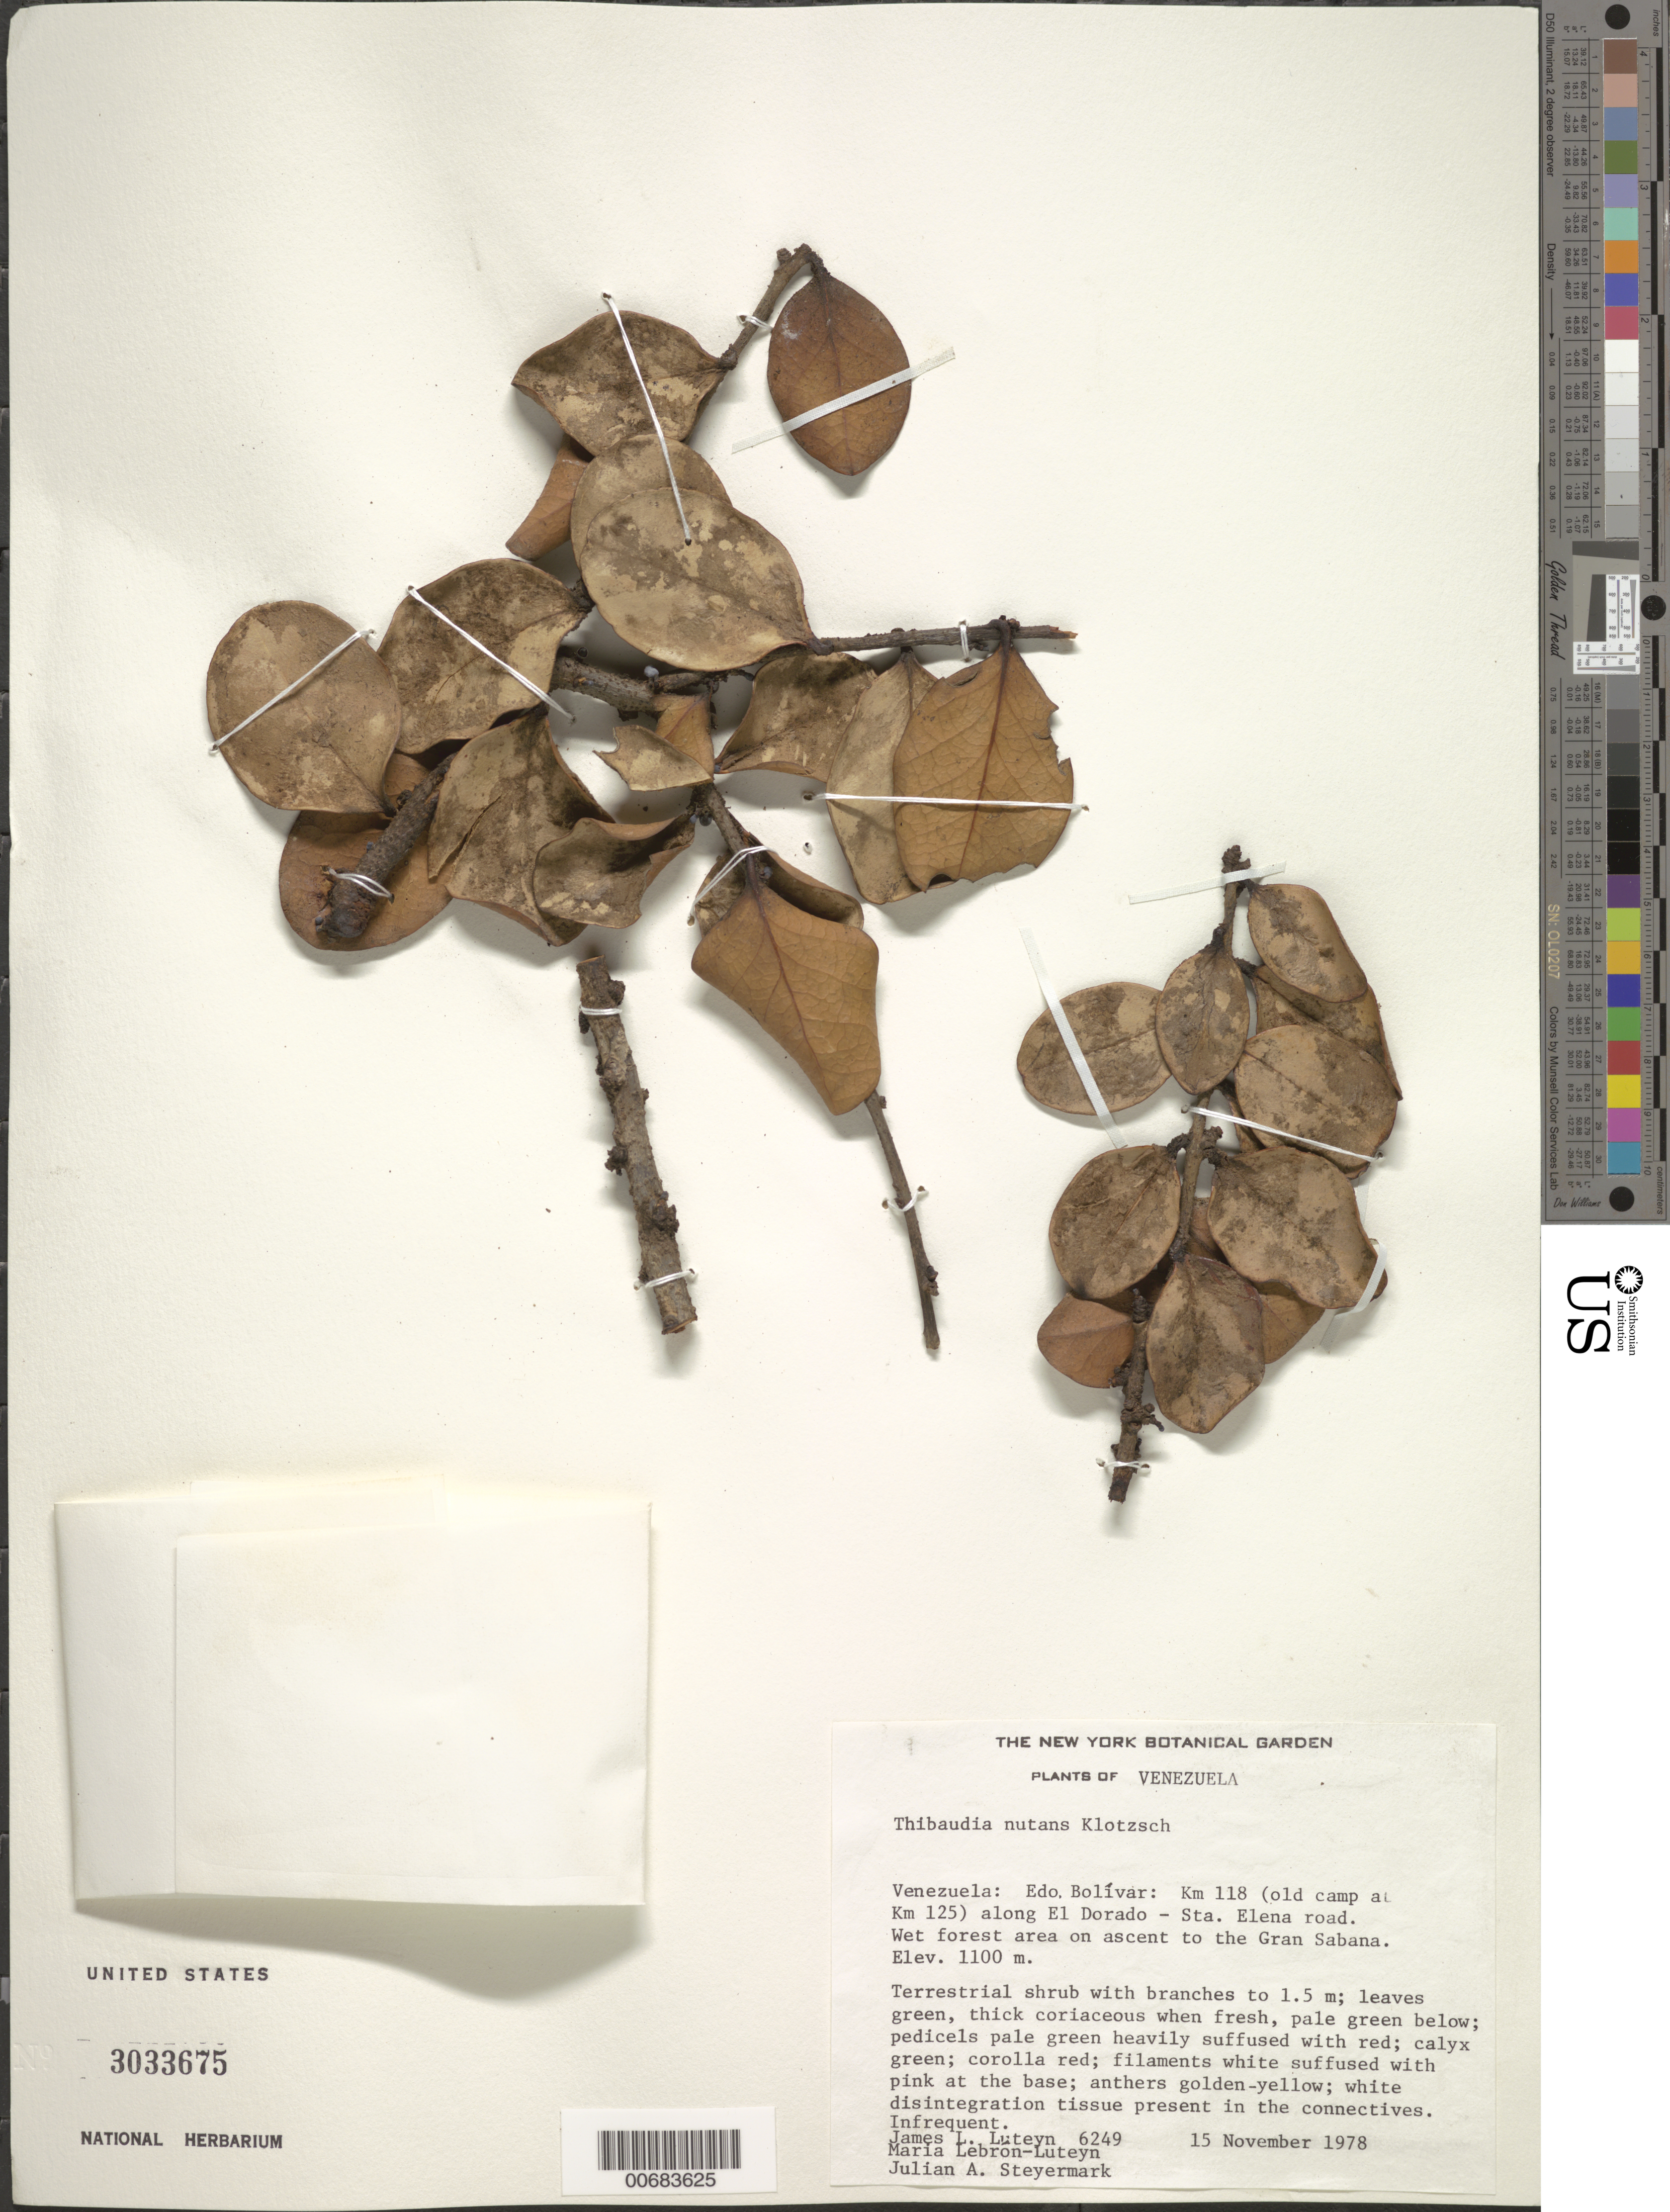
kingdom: Plantae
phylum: Tracheophyta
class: Magnoliopsida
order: Ericales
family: Ericaceae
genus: Thibaudia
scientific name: Thibaudia nutans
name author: Klotzsch ex Mansf.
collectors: J. L. Luteyn, M. L. Lebrón-Luteyn & J. Steyermark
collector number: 6249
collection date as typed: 15-Nov-78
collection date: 1978-11-15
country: Venezuela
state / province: Bolívar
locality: El Dorado to Sta. Elena road, km 118, near Gran Sabana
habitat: Wet forest area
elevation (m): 1100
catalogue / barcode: US 3033675